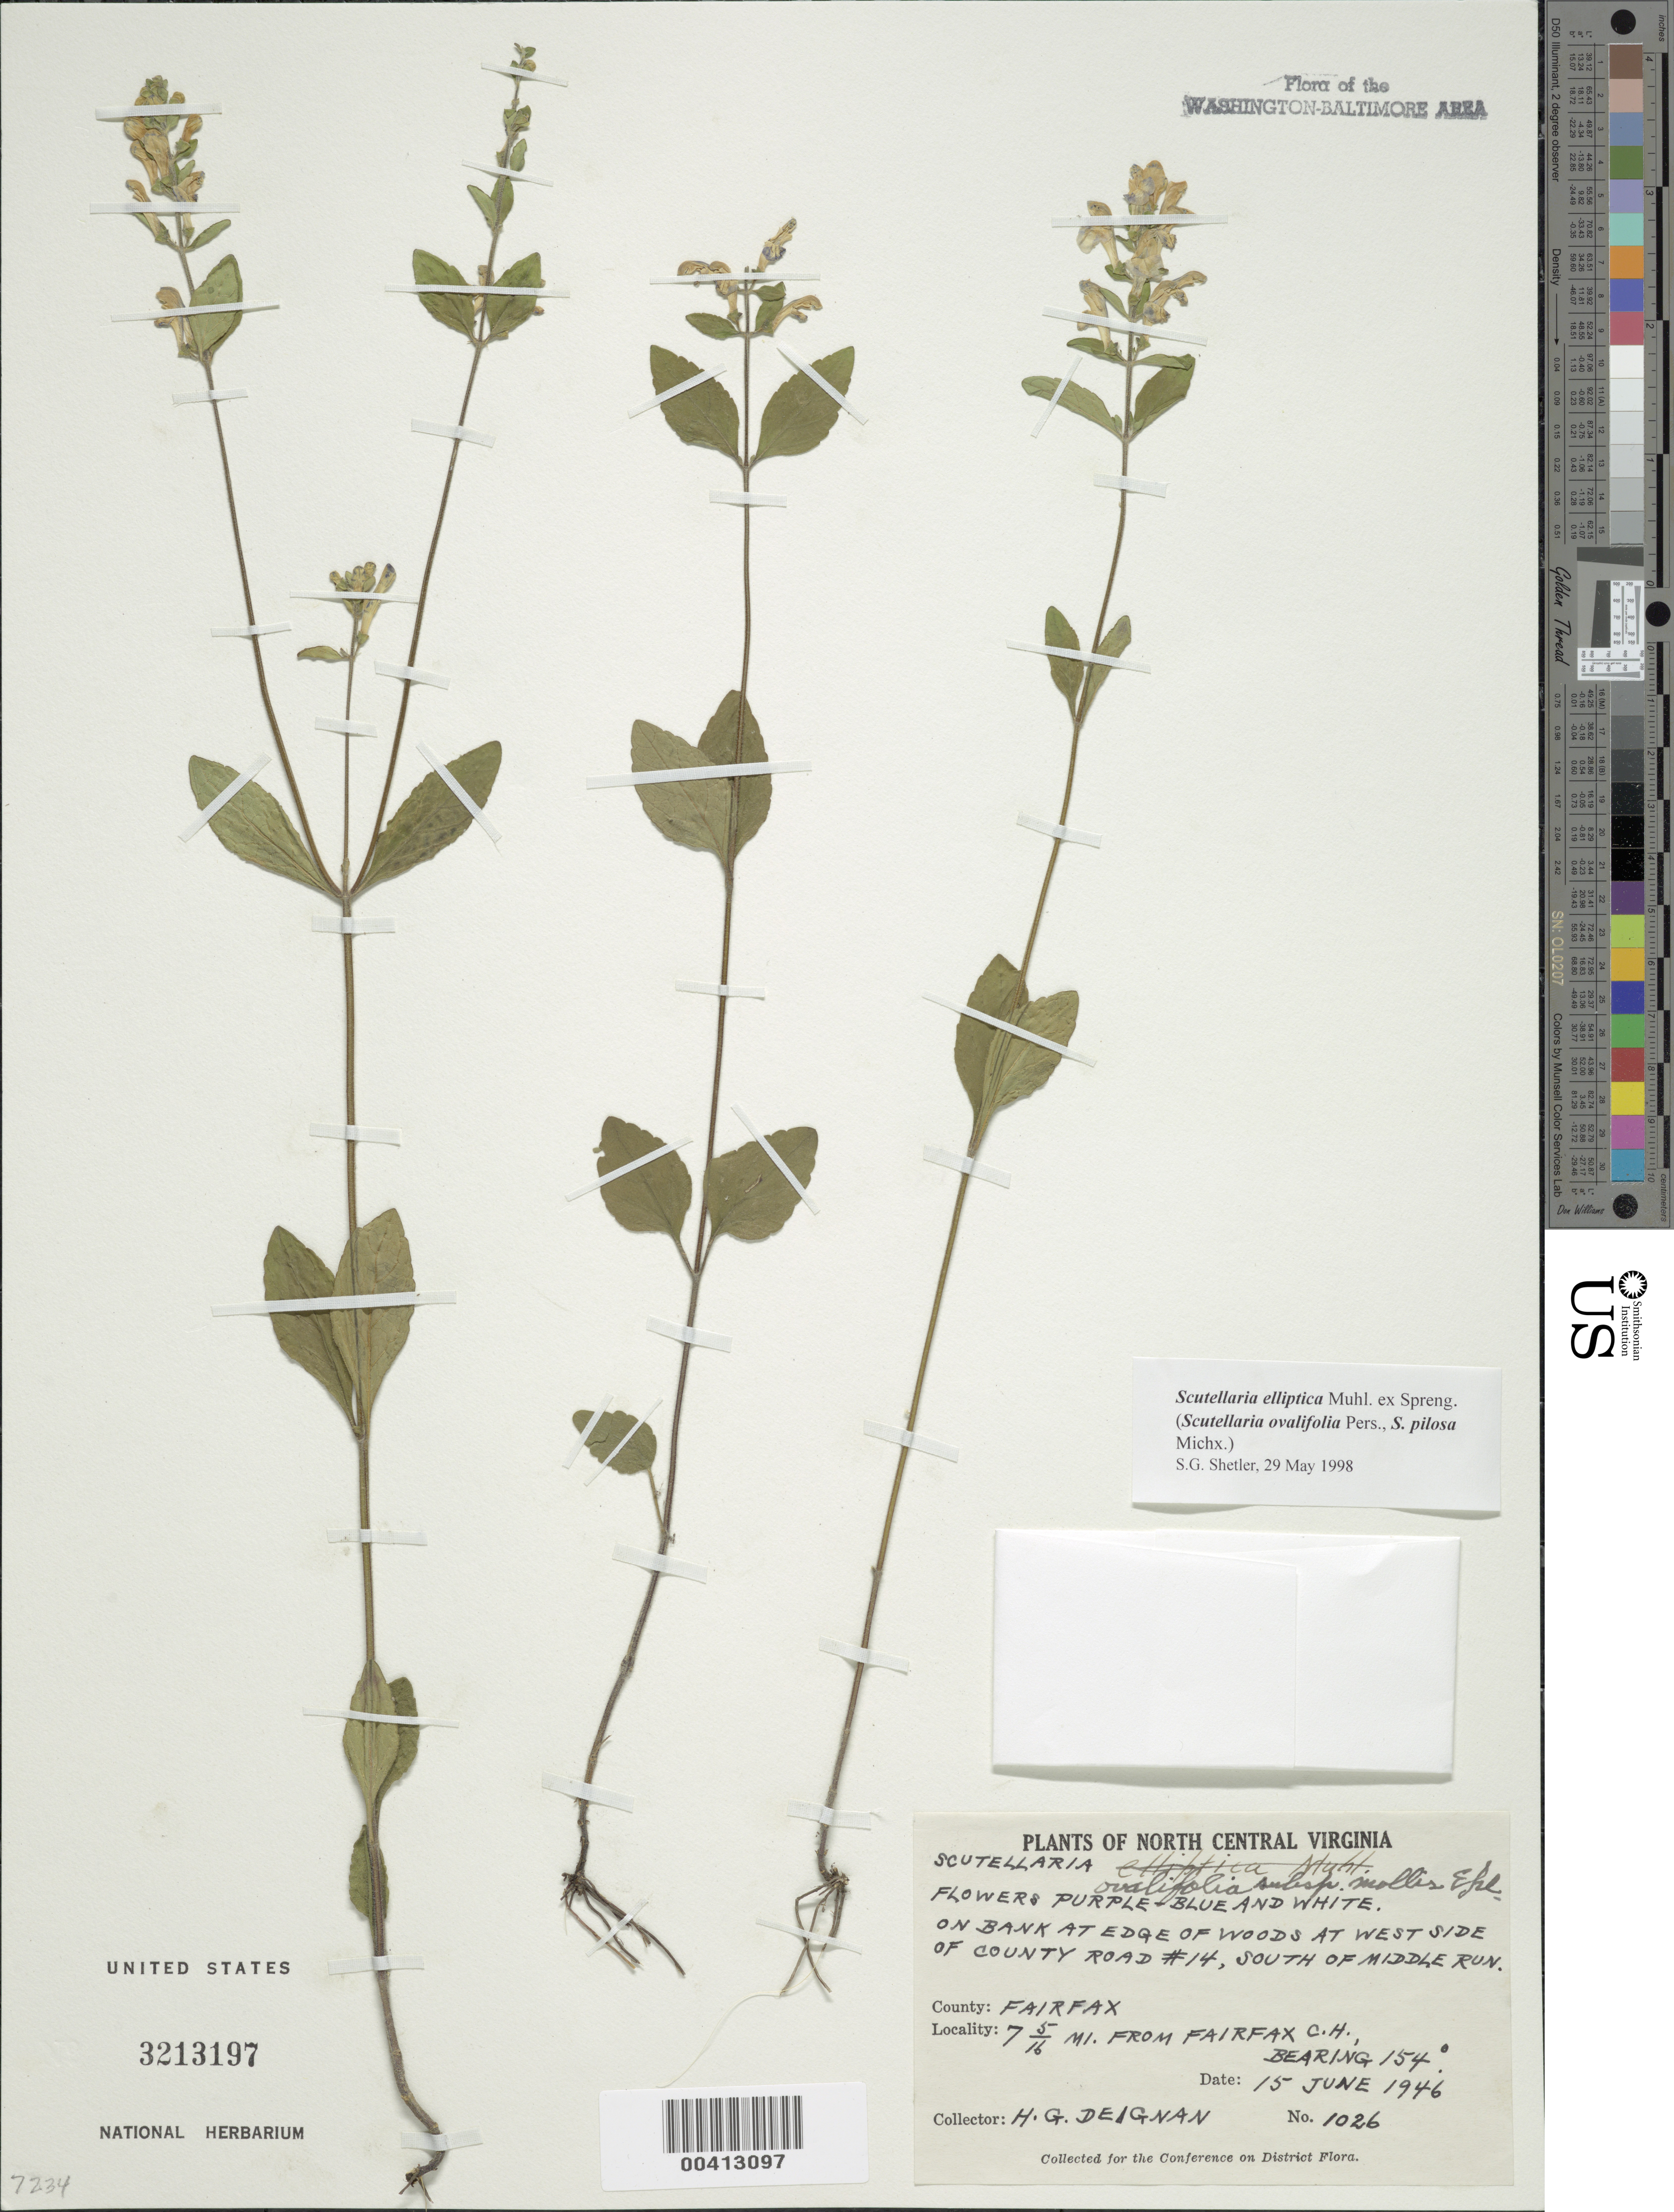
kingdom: Plantae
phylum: Tracheophyta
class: Magnoliopsida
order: Lamiales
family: Lamiaceae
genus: Scutellaria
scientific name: Scutellaria elliptica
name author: Muhl.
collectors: H. Deignan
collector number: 1026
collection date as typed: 15 Jun 1946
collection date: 1946-06-15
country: United States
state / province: Virginia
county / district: Fairfax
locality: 7 5/16 mi. from Fairfax County Courthouse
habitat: On bank at edge of woods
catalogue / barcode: US 3213197